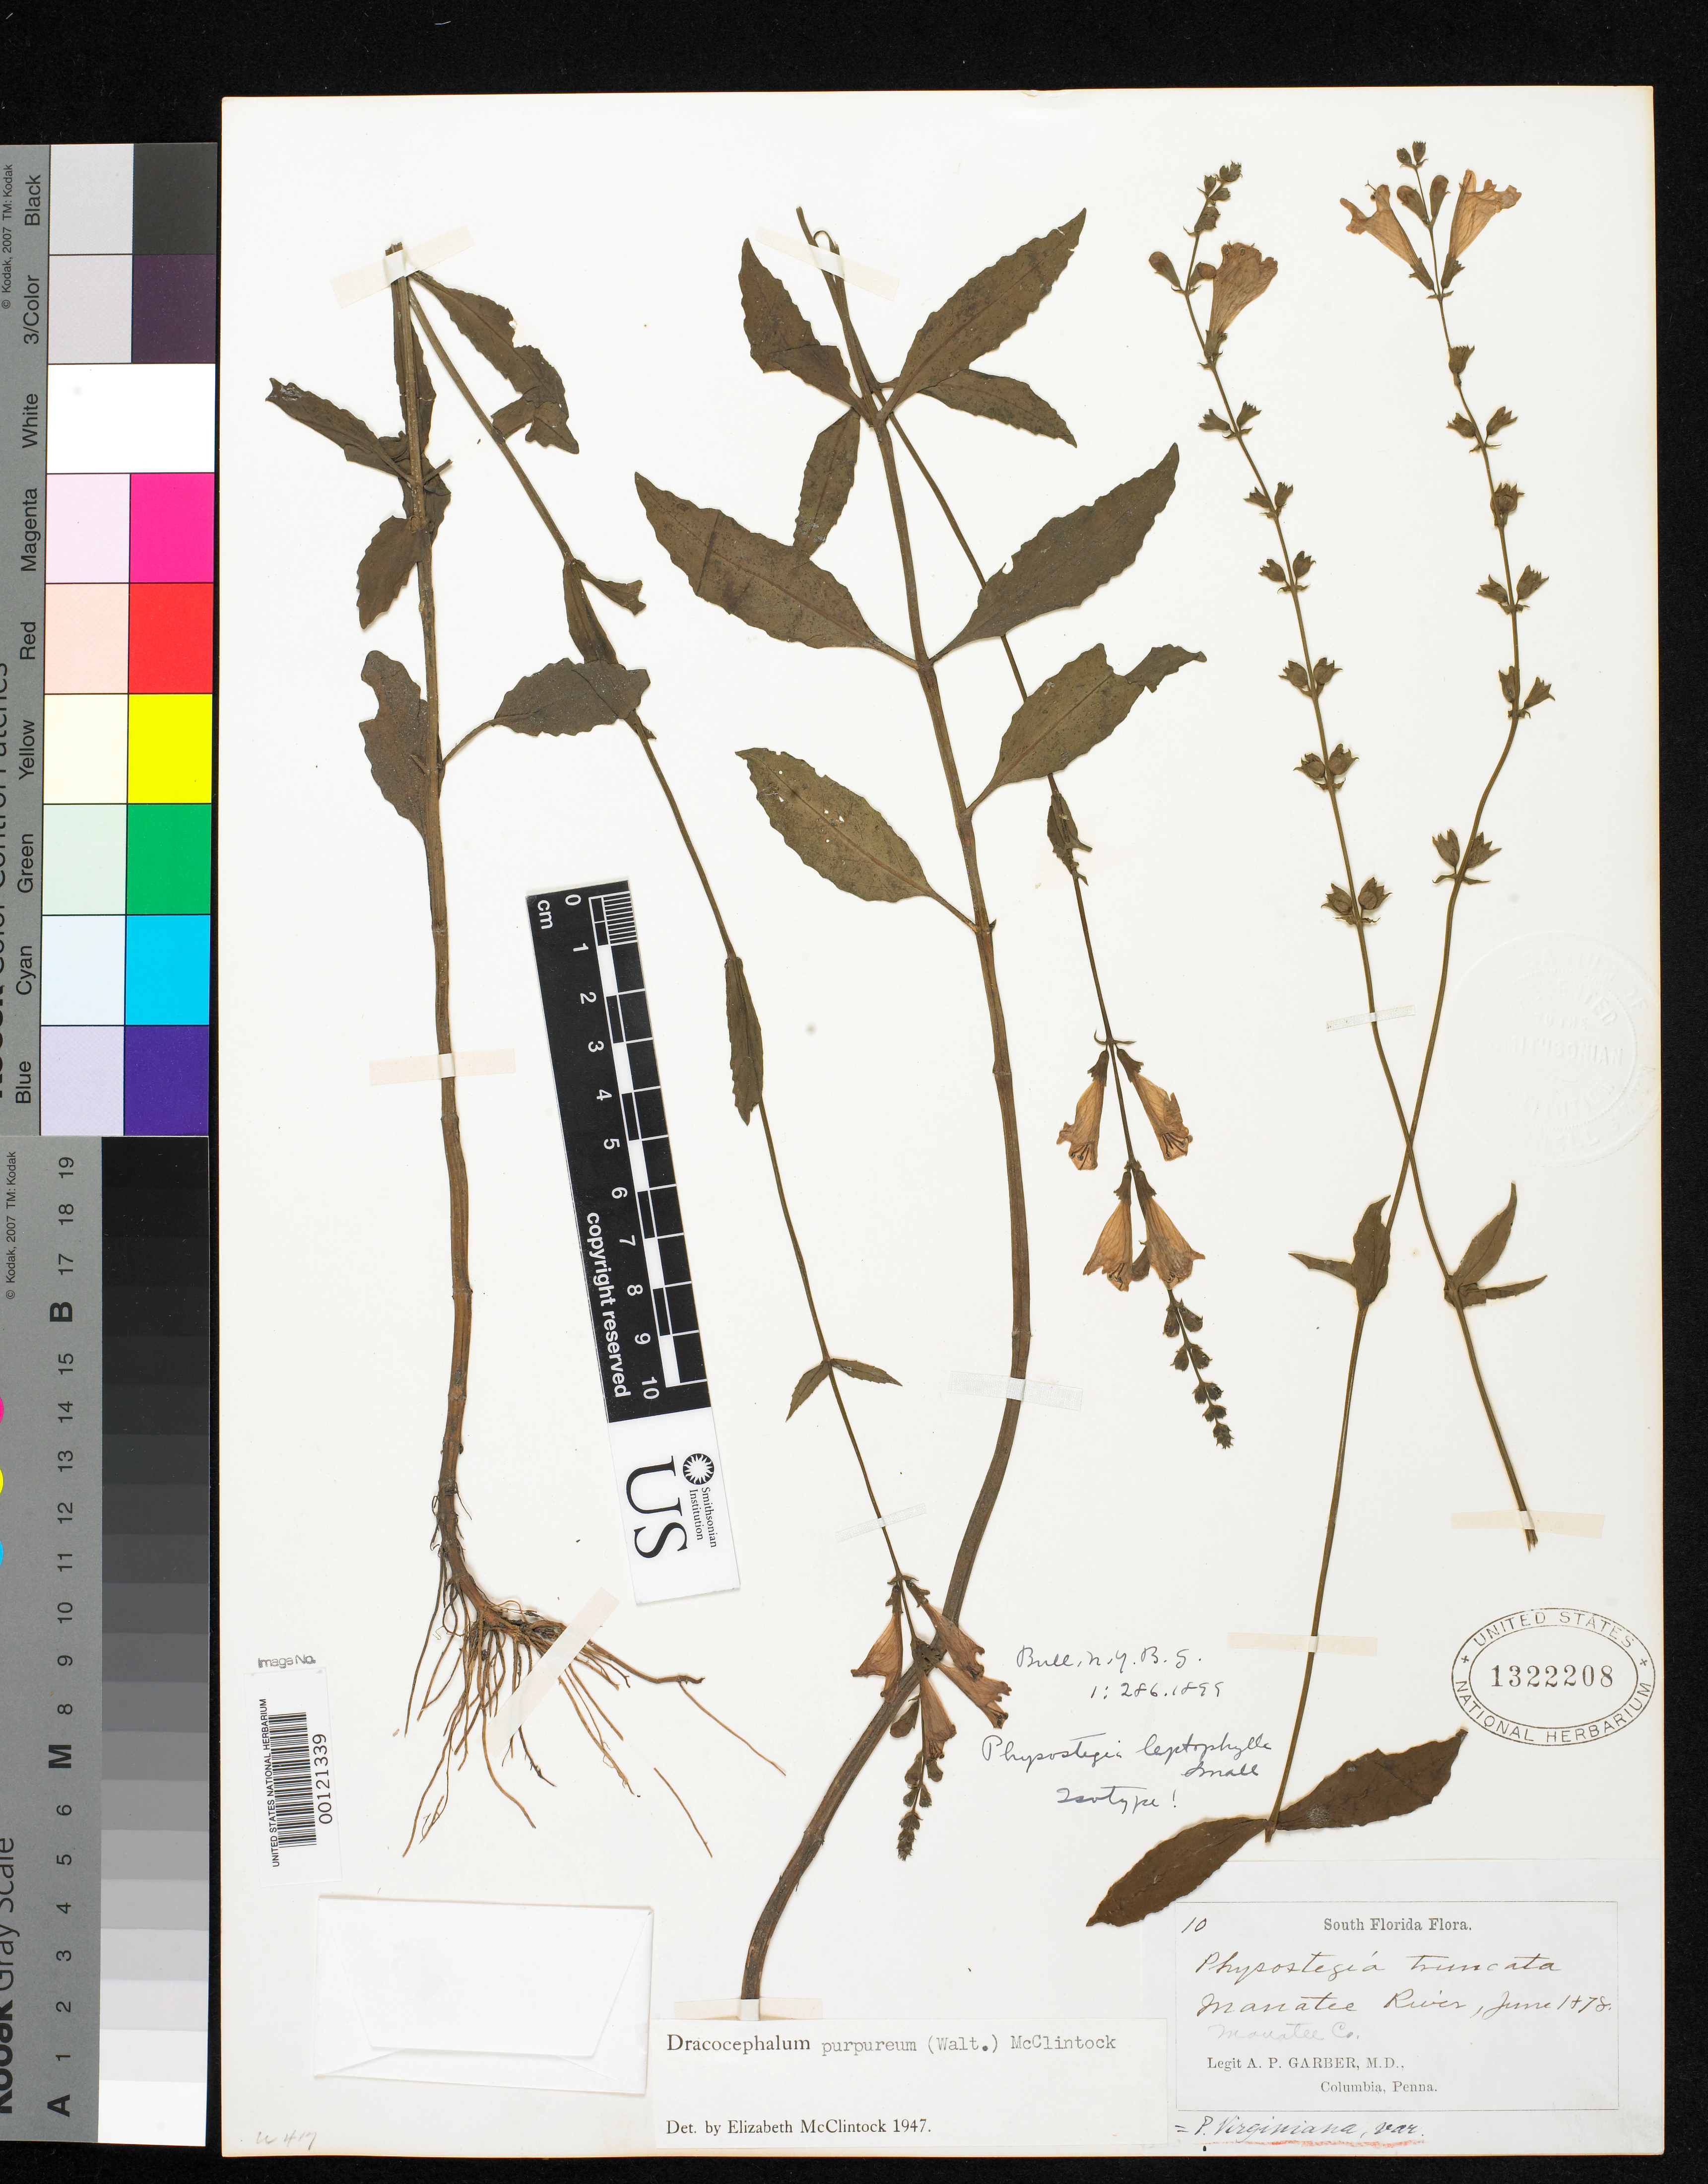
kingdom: Plantae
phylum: Tracheophyta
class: Magnoliopsida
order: Lamiales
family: Lamiaceae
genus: Physostegia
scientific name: Physostegia leptophylla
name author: Small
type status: Isotype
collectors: A. P. Garber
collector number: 10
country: United States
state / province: Florida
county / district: Manatee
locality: Manatee River.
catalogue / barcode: US 1322208